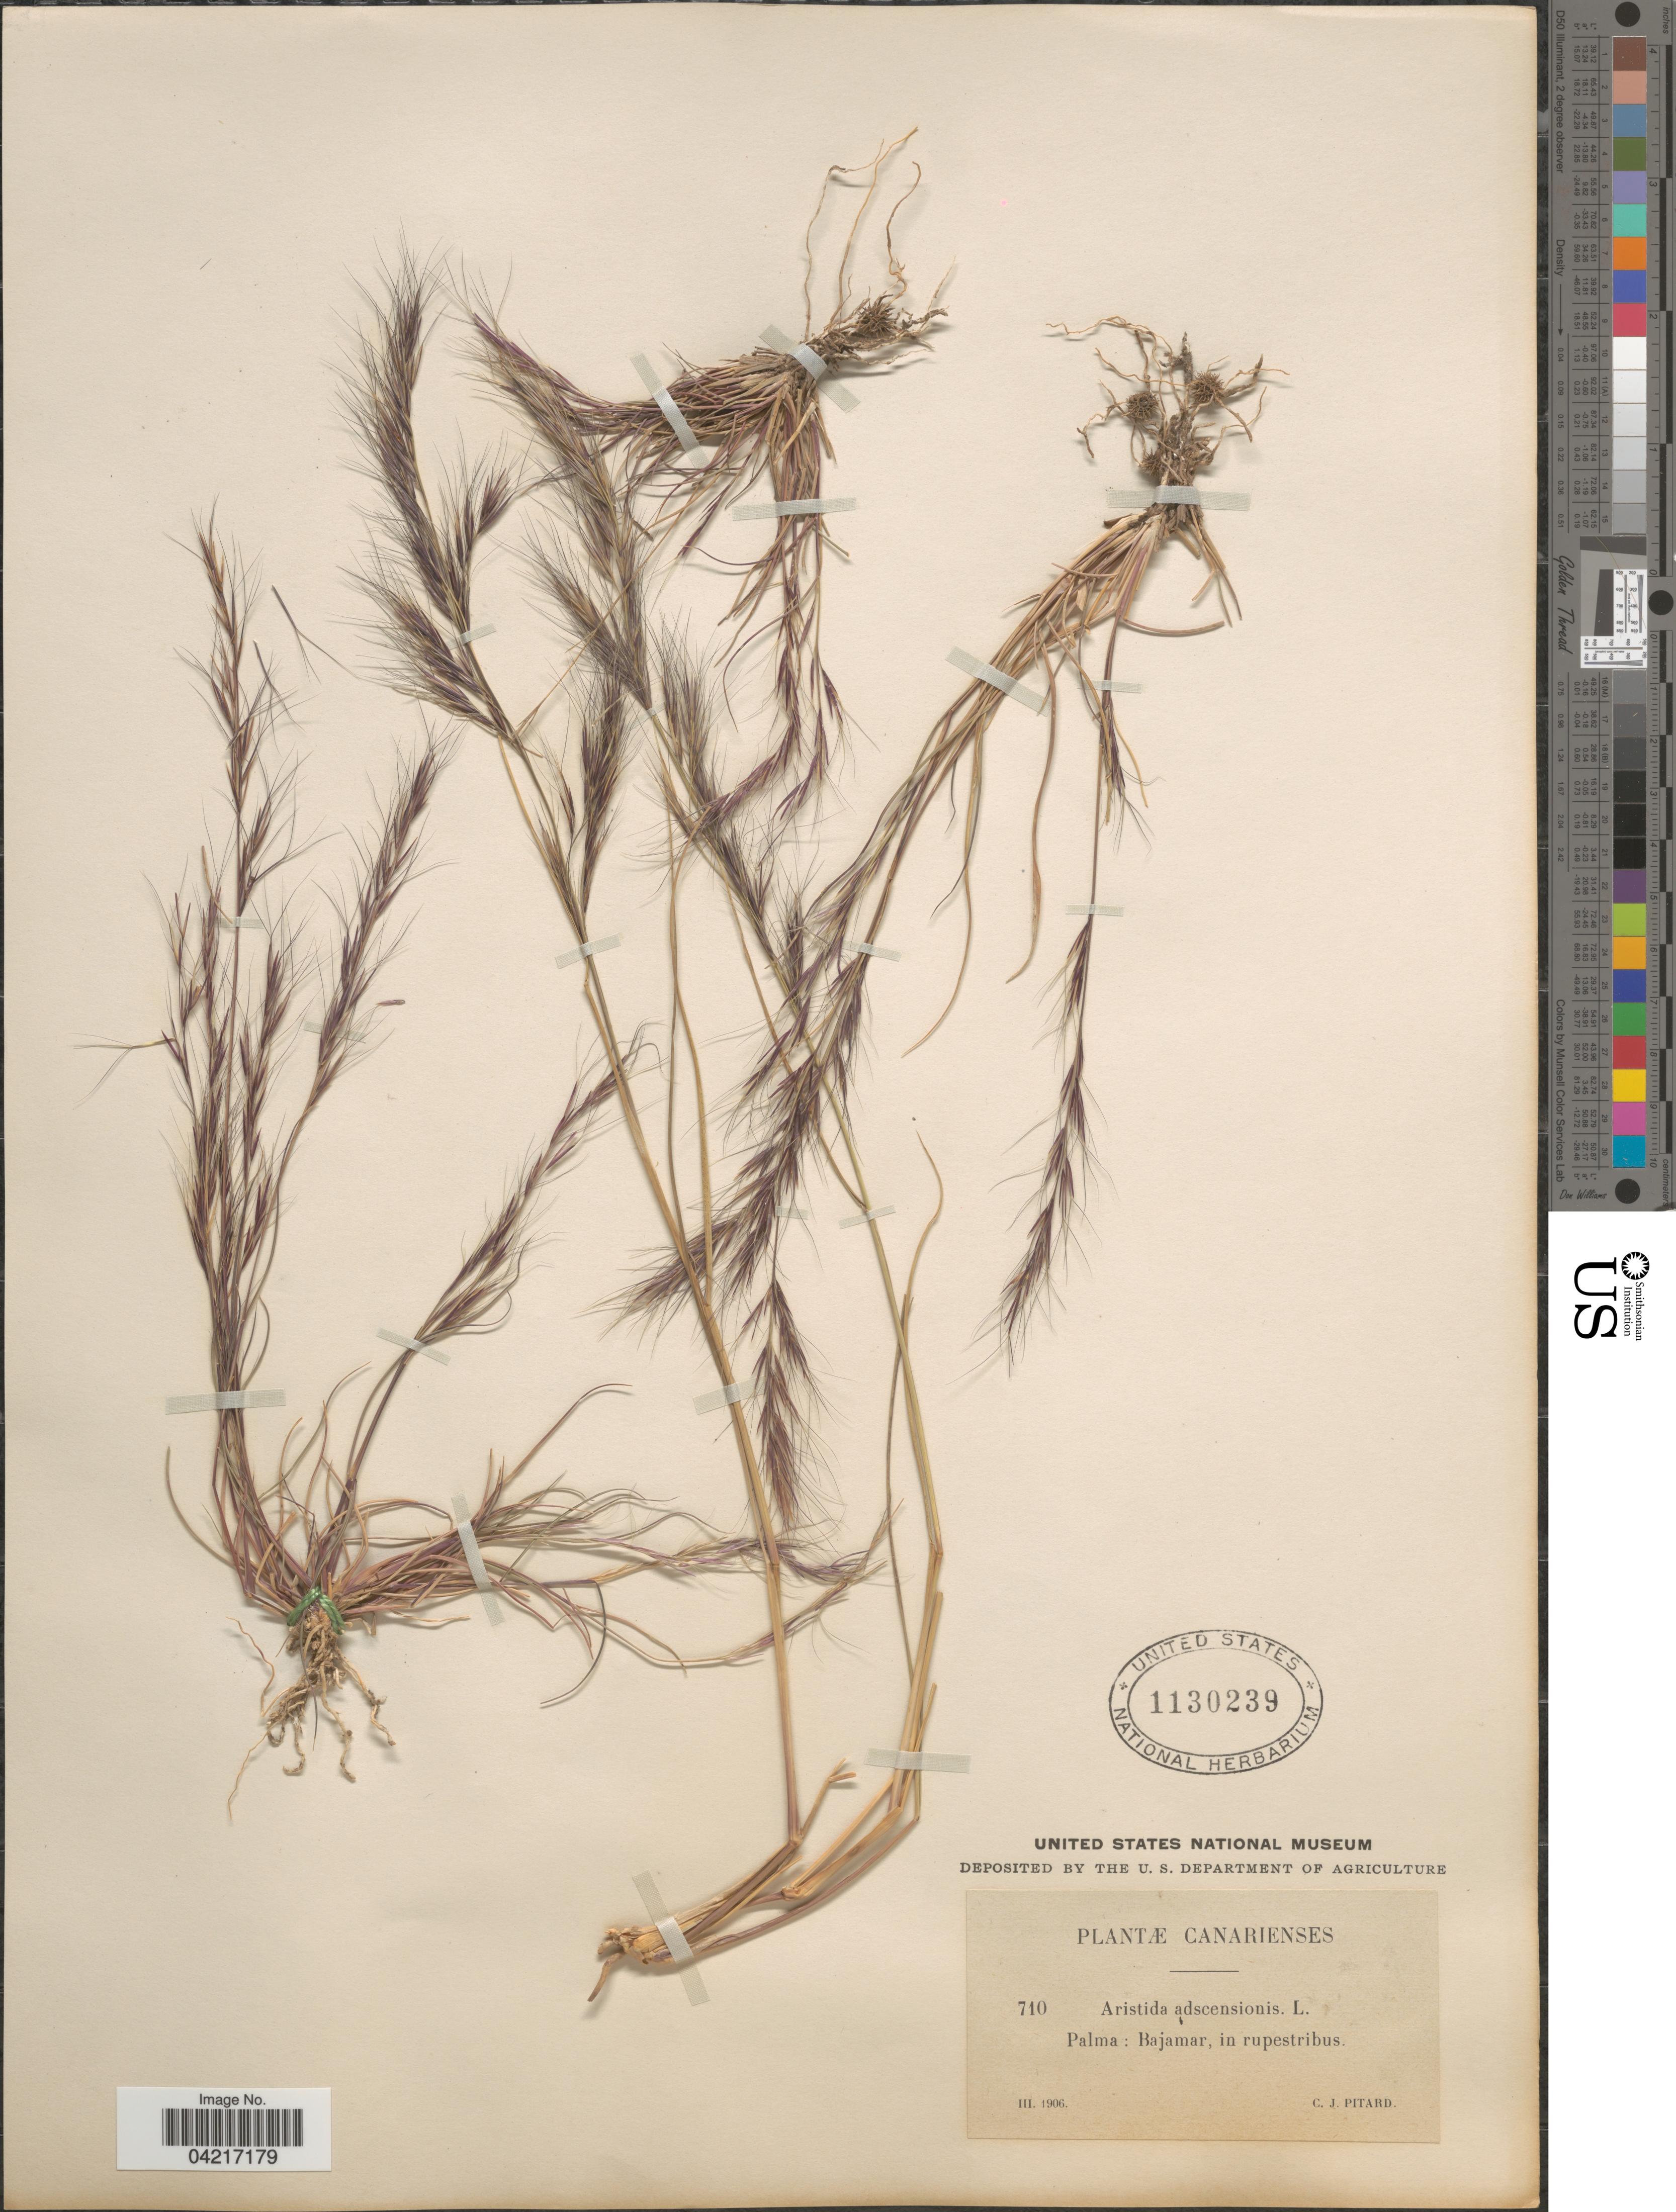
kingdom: Plantae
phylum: Tracheophyta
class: Liliopsida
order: Poales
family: Poaceae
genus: Aristida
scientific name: Aristida adscensionis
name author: L.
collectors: C. Pitard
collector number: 710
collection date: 1906-03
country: Spain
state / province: Canarias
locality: Canarienses. Palma: Bajamar, in rupestribus.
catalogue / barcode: US 1130239